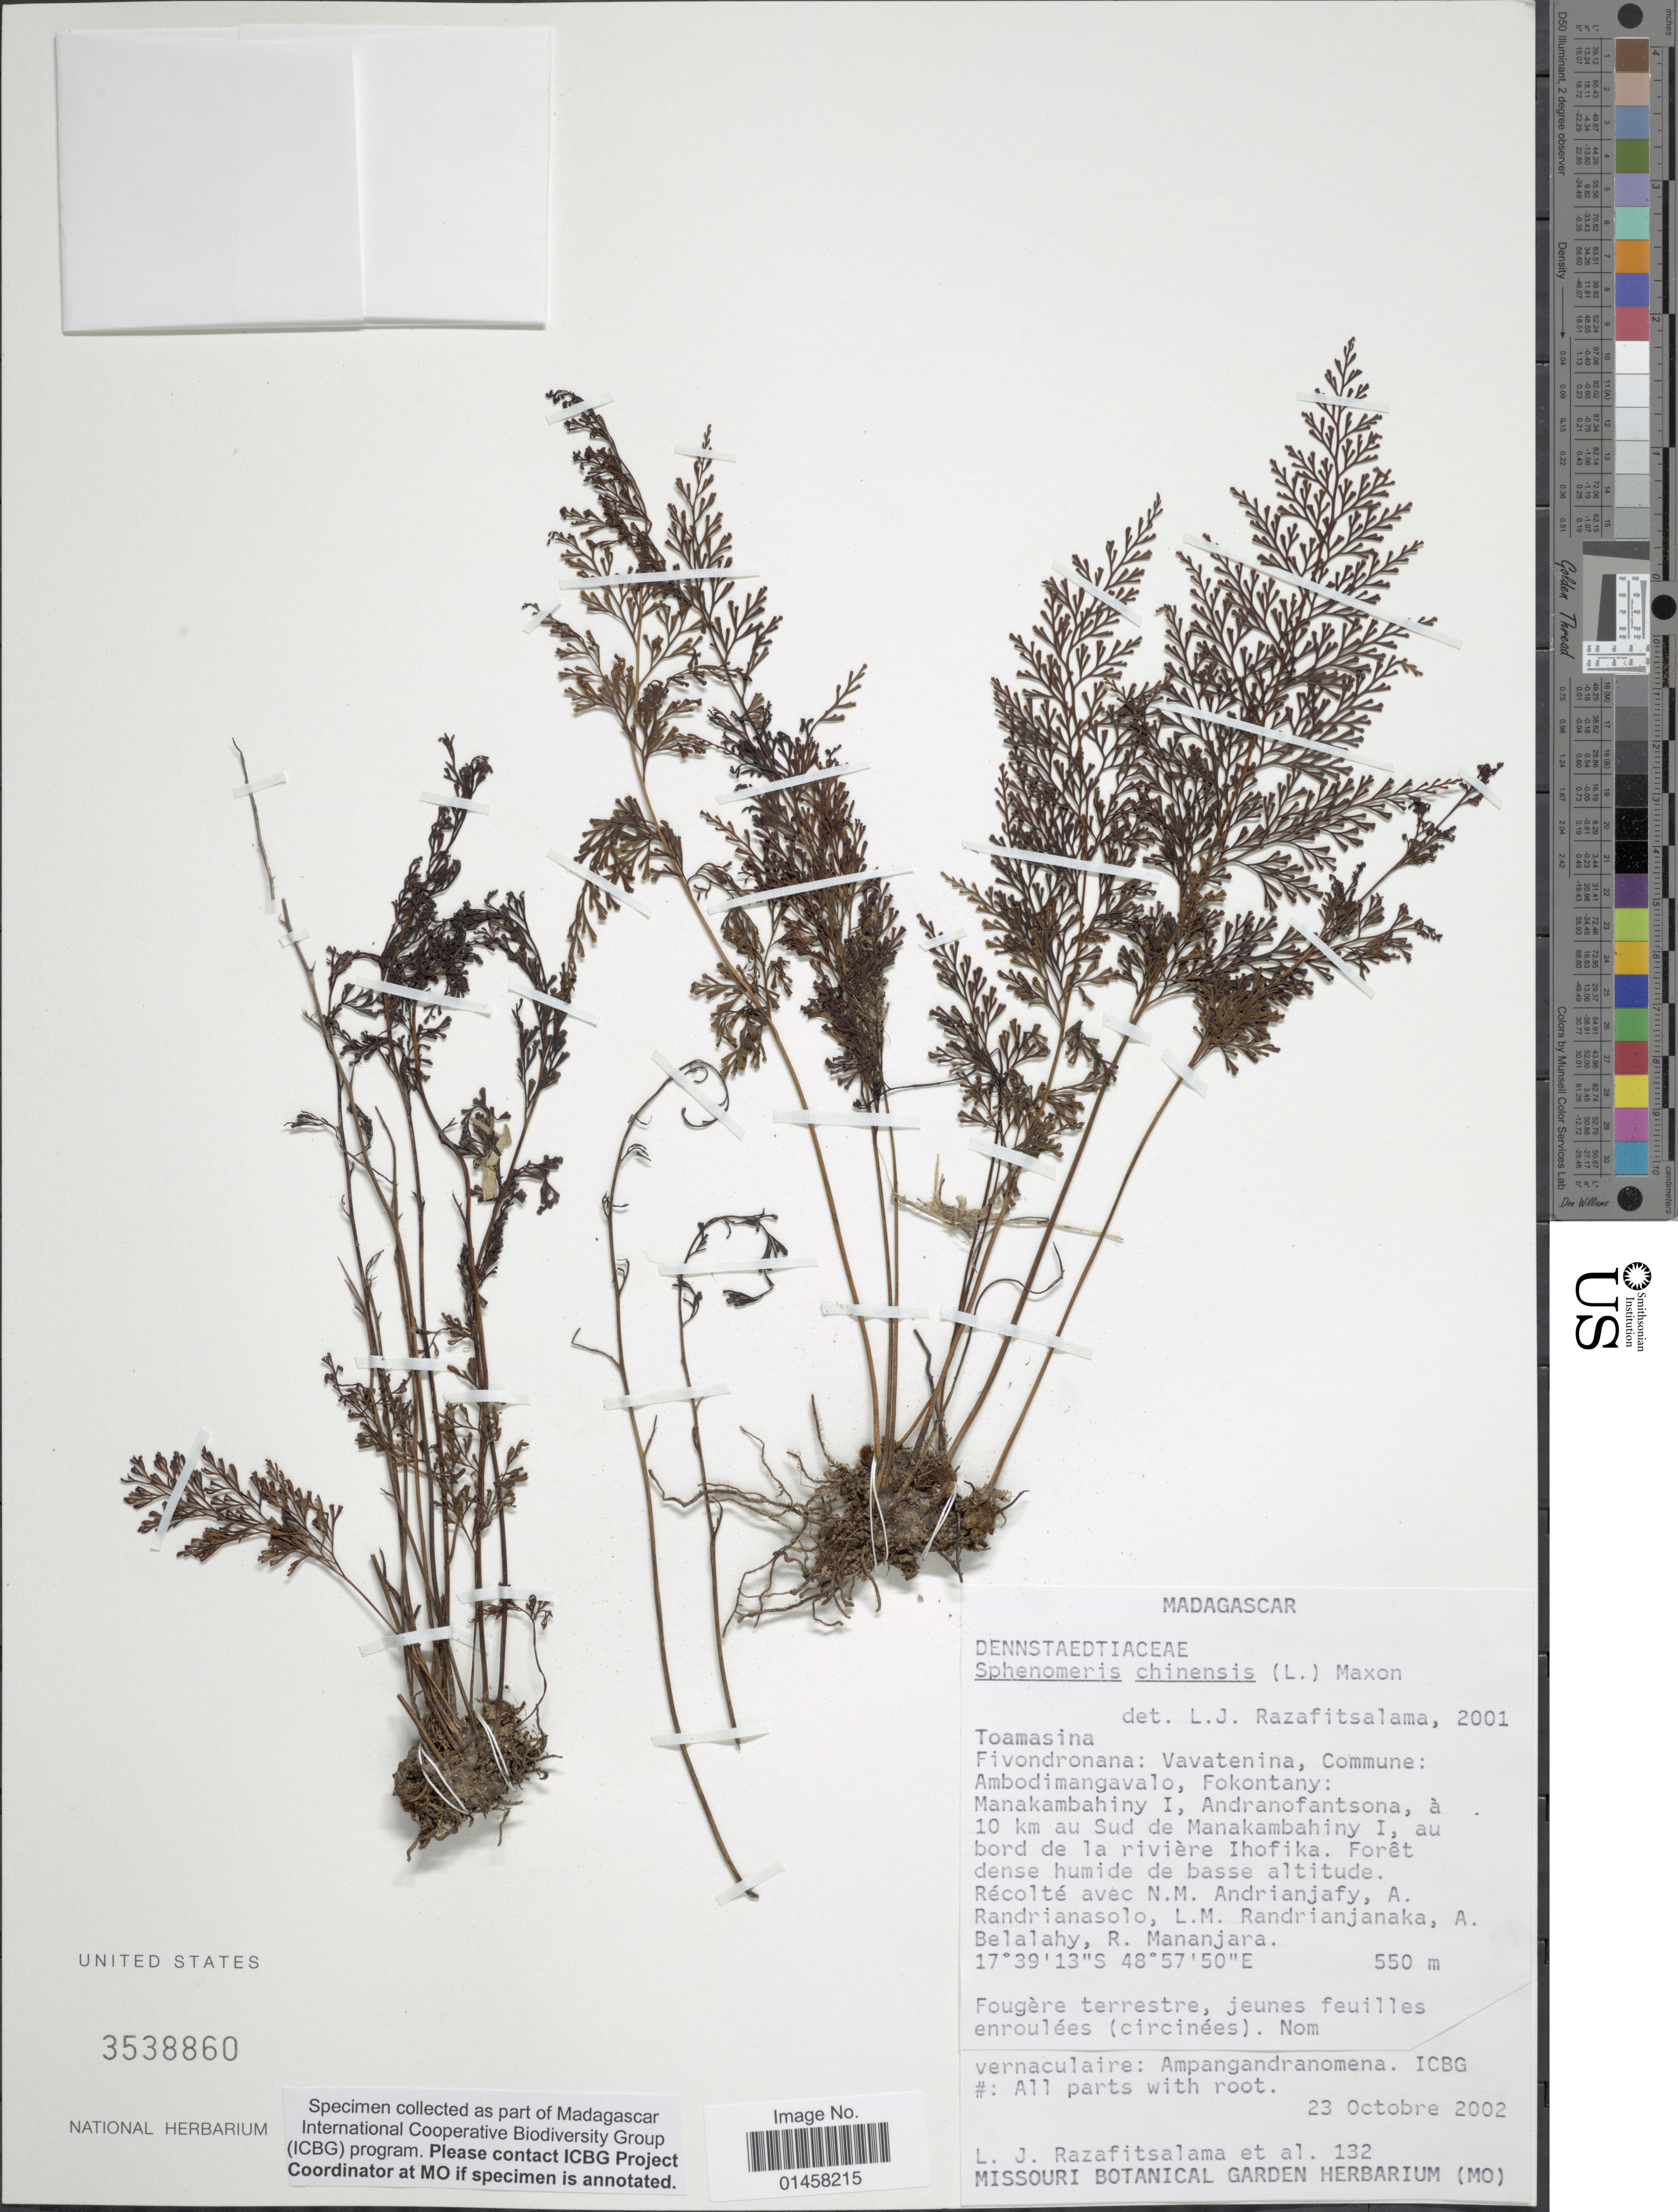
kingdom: Plantae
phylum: Tracheophyta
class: Polypodiopsida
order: Polypodiales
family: Lindsaeaceae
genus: Sphenomeris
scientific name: Sphenomeris chinensis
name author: (L.) Maxon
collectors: L. J. Razafitsalama, N. M. Andrianjafy, A. Randrianasolo, L. Randrianjanaka & et al.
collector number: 132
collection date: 2002-10-23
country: Madagascar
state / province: Analanjirofo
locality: Fivondronana: Vavatenina, Commune: Ambodimangavalo, Fokontany: Manakambahiny I, Andranofantsona, a 10 km au Sud de Manakambahiny I, au bord de la rivière Ihofika.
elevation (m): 550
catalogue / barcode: US 3538860